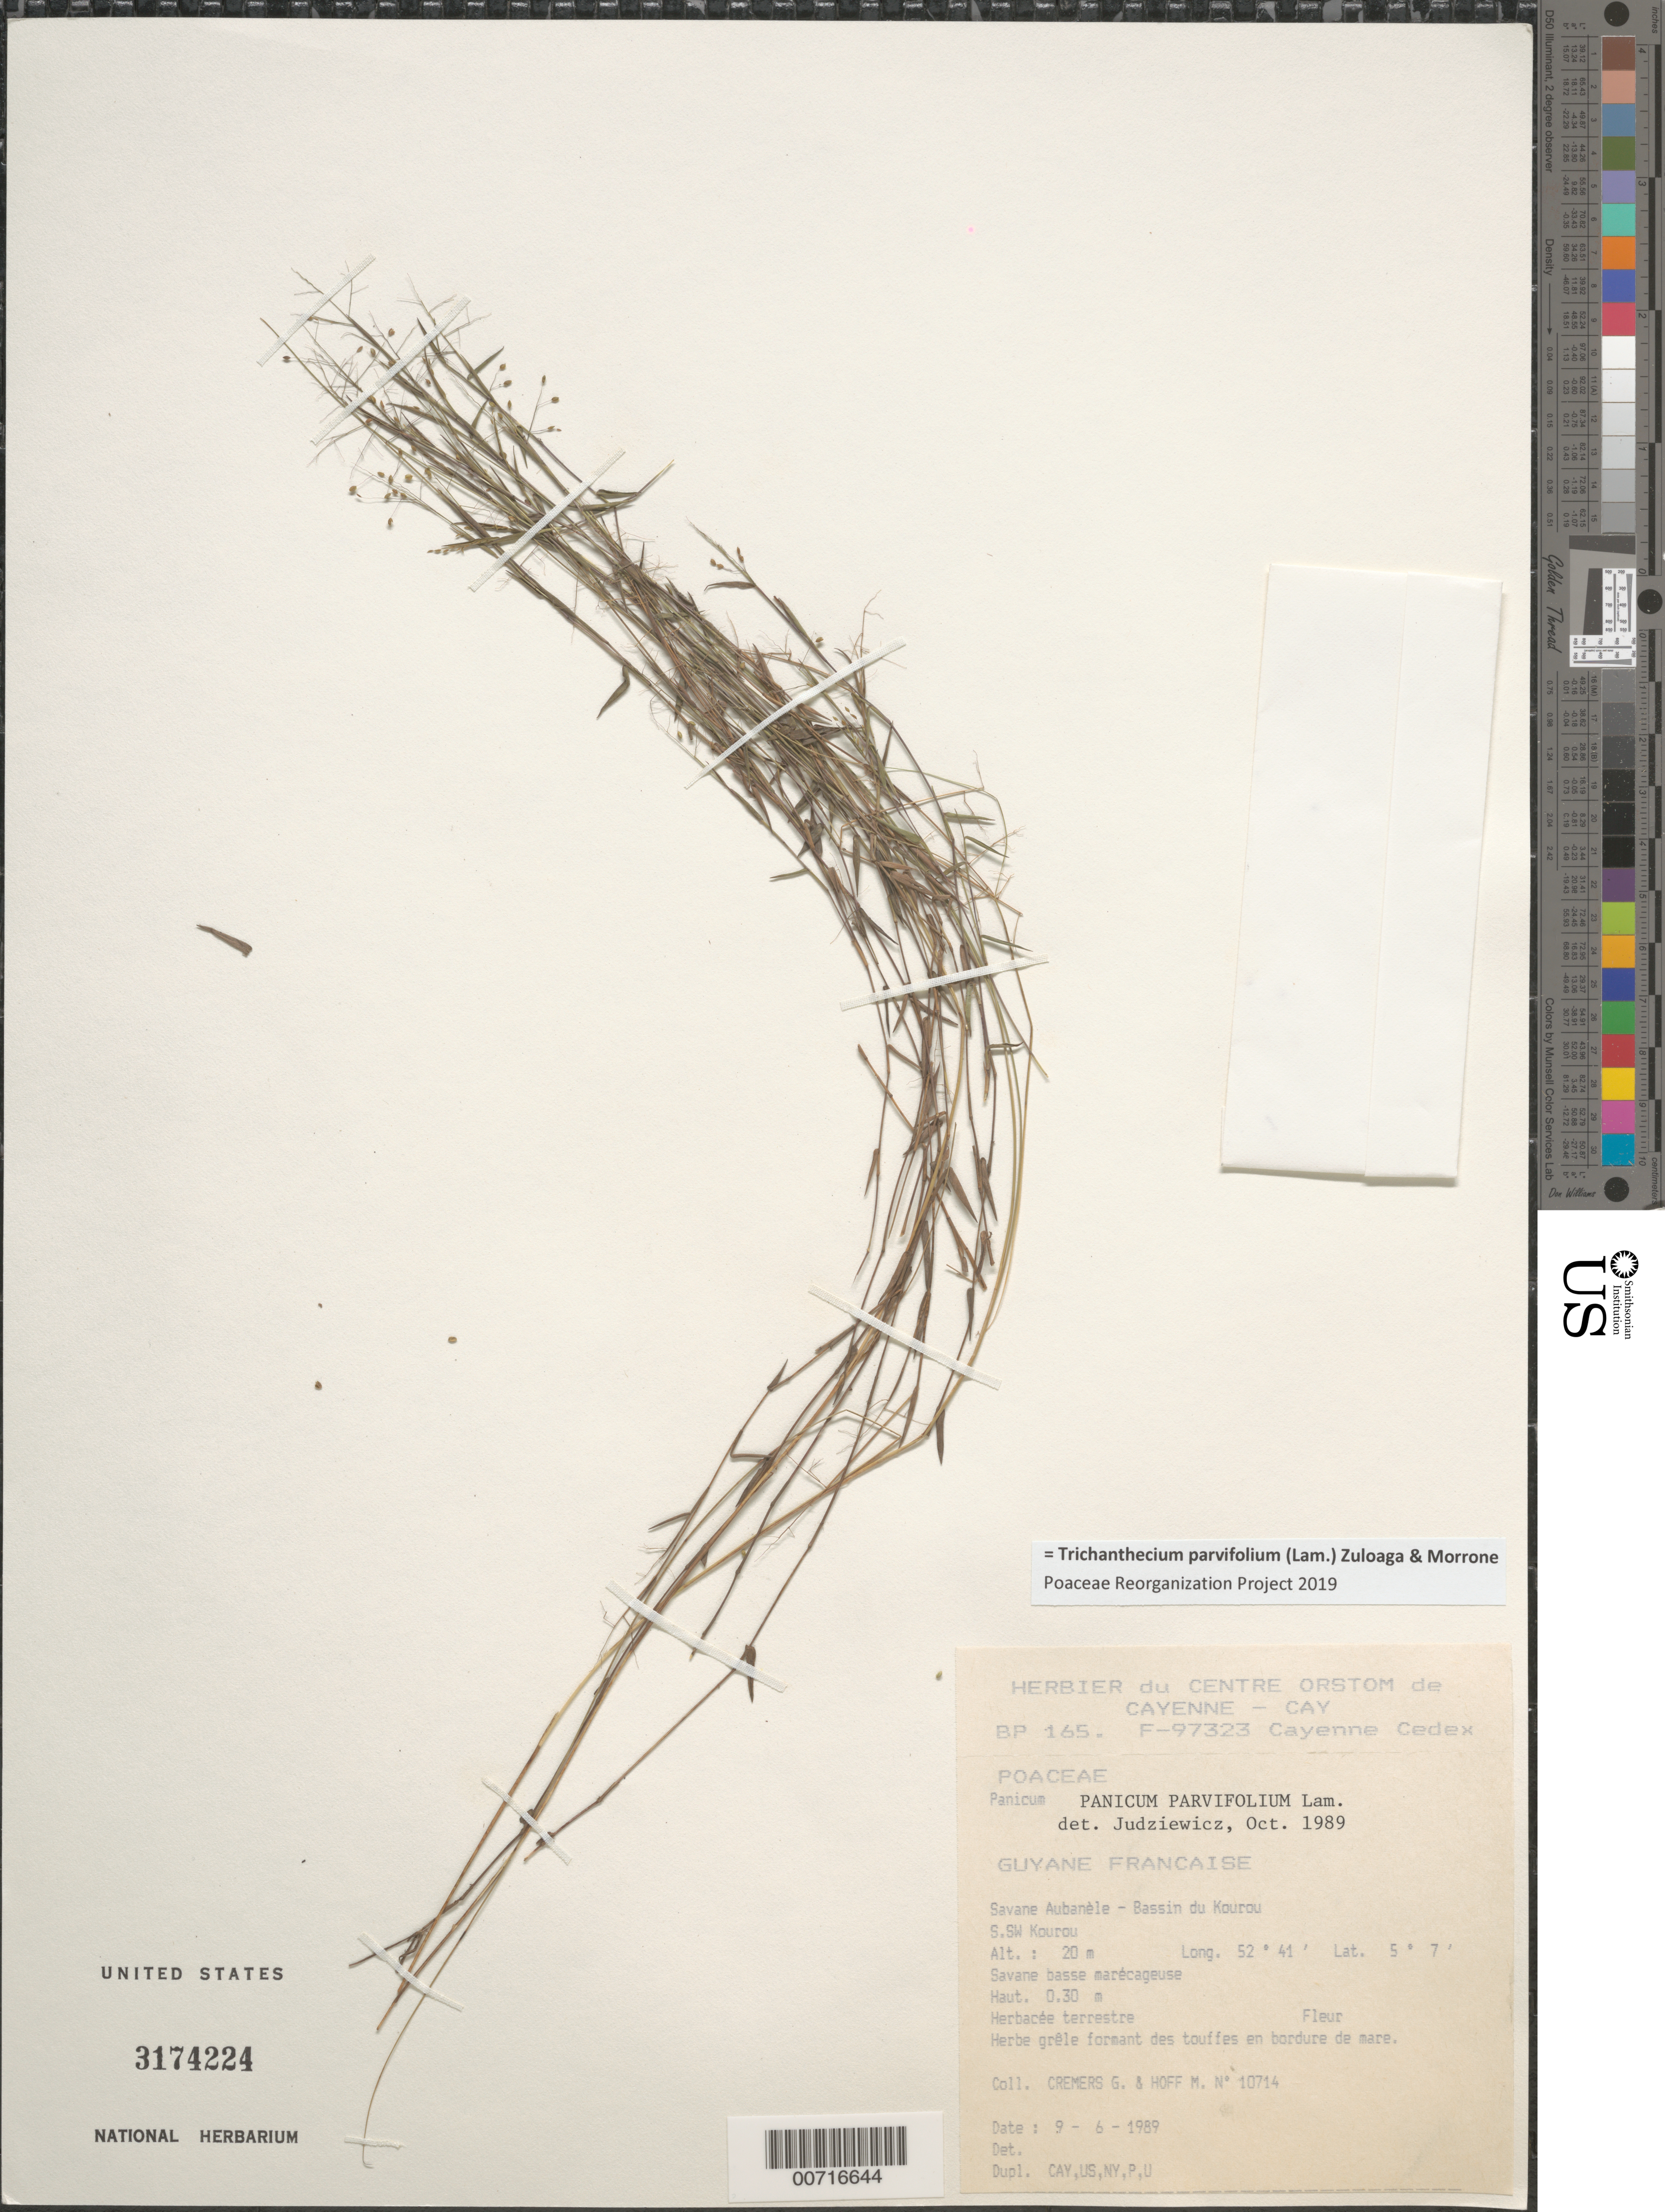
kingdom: Plantae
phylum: Tracheophyta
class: Liliopsida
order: Poales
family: Poaceae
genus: Trichanthecium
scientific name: Trichanthecium parvifolium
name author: (Lam.) Zuloaga & Morrone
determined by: Poaceae Reorganization Project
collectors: G. Cremers & M. Hoff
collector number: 10714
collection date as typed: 9-Jun-89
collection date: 1989-06-09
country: French Guiana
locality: Savane Aubanèle, Bassin du Kourou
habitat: Low marshy savanna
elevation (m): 20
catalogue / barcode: US 3174224